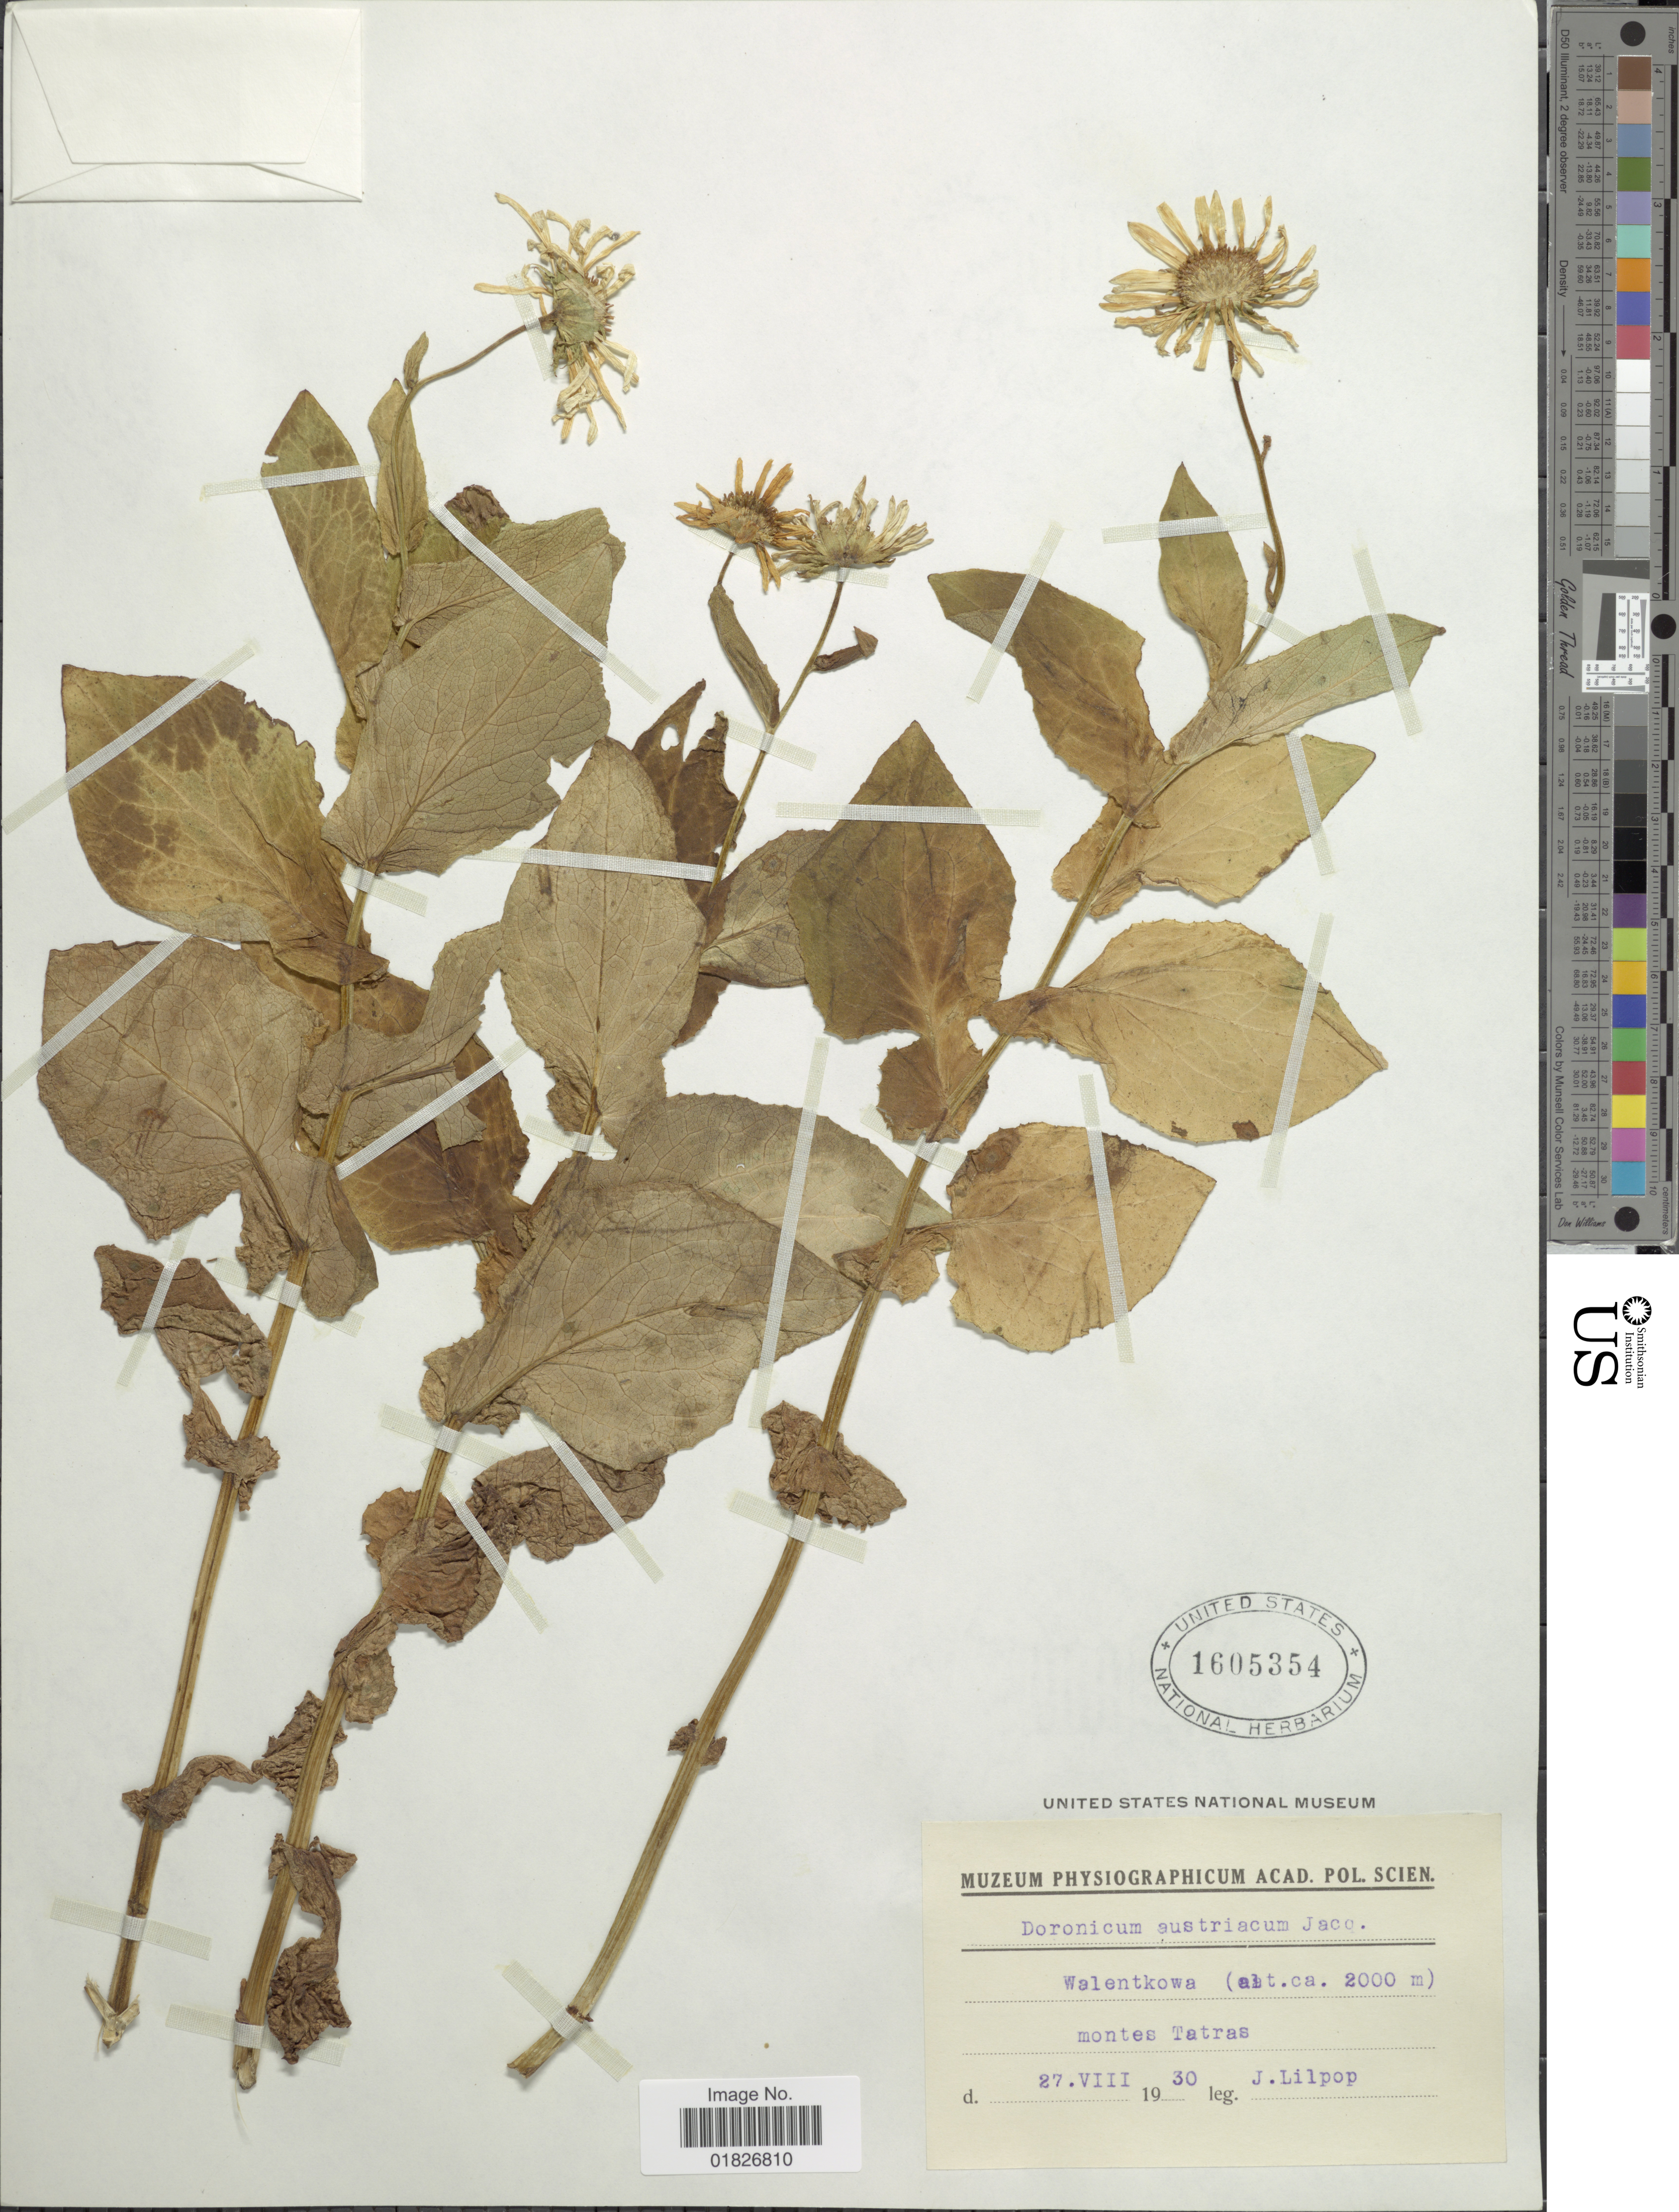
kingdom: Plantae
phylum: Tracheophyta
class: Magnoliopsida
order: Asterales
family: Asteraceae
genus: Doronicum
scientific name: Doronicum austriacum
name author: Jacq.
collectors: J. Lilpop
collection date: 1930-08-27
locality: Walentkowa, montes Tatras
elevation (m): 2000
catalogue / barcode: US 1605354